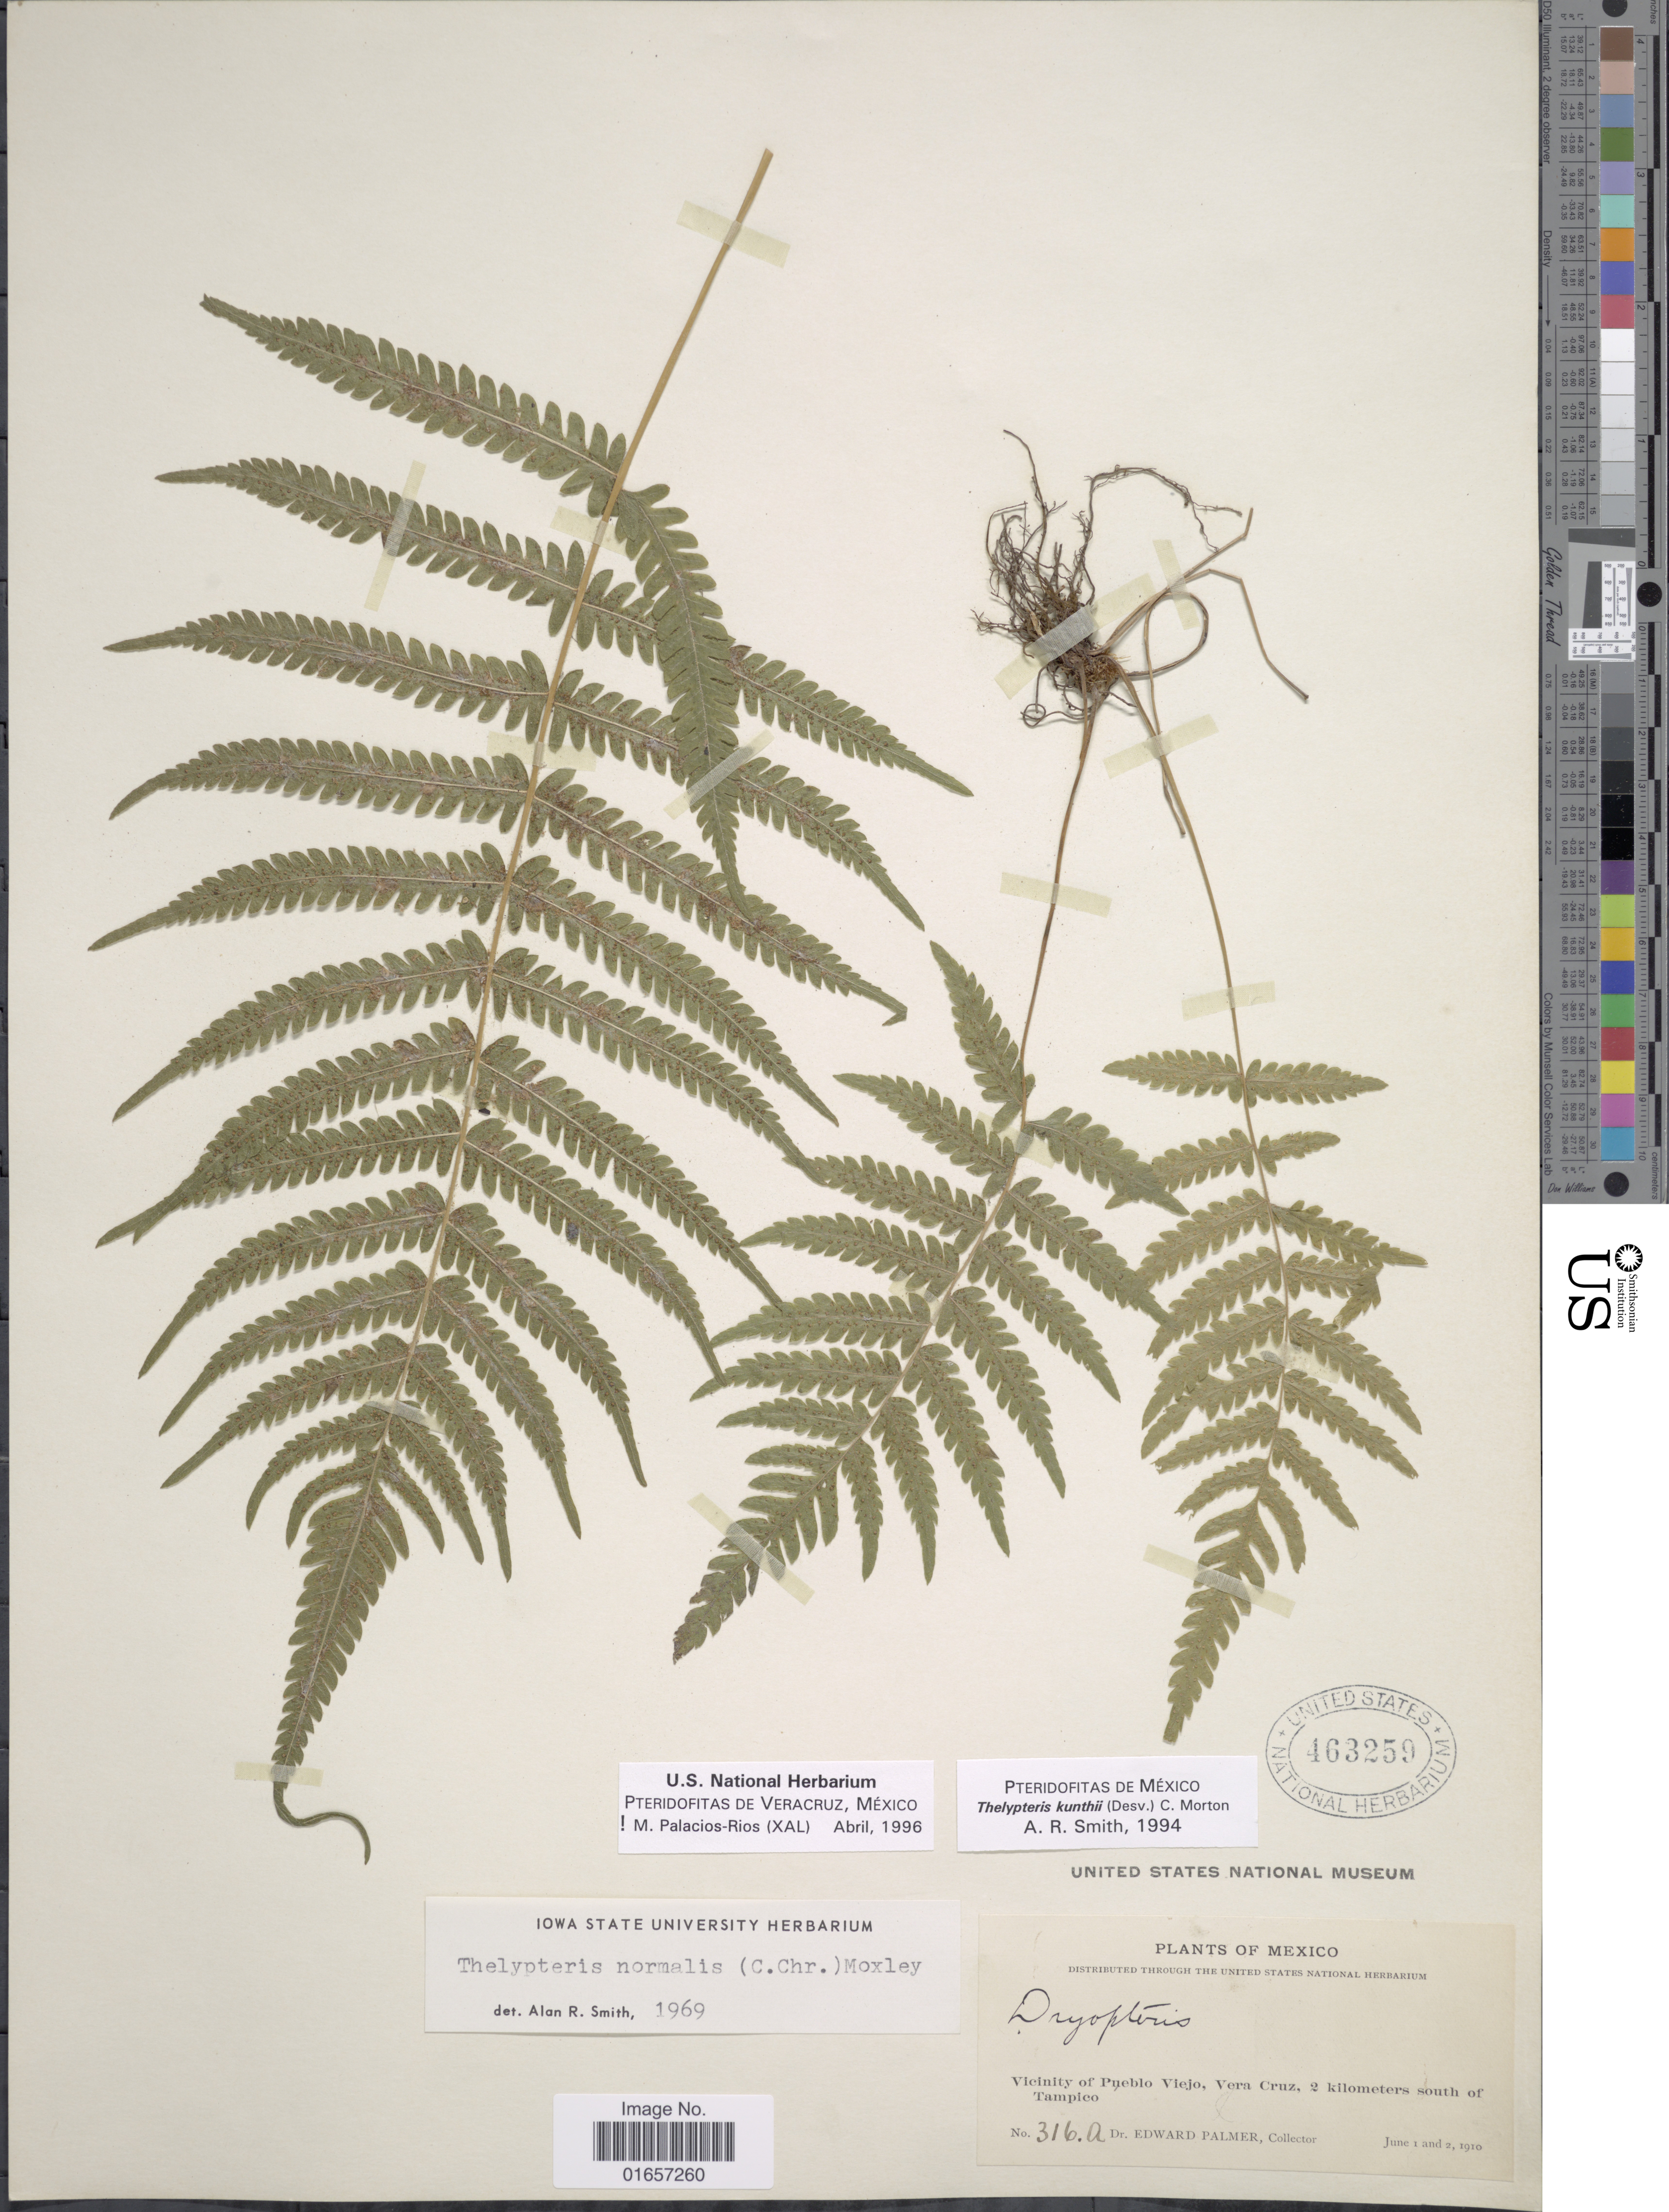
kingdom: Plantae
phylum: Tracheophyta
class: Polypodiopsida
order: Polypodiales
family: Thelypteridaceae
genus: Christella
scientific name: Christella kunthii comb. ined.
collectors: E. Palmer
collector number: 316a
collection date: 1910-06-01/1910-06-02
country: Mexico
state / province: Veracruz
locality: Vicinity of Pueblo Viejo, 2 kilomters south of Tampico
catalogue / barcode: US 463259